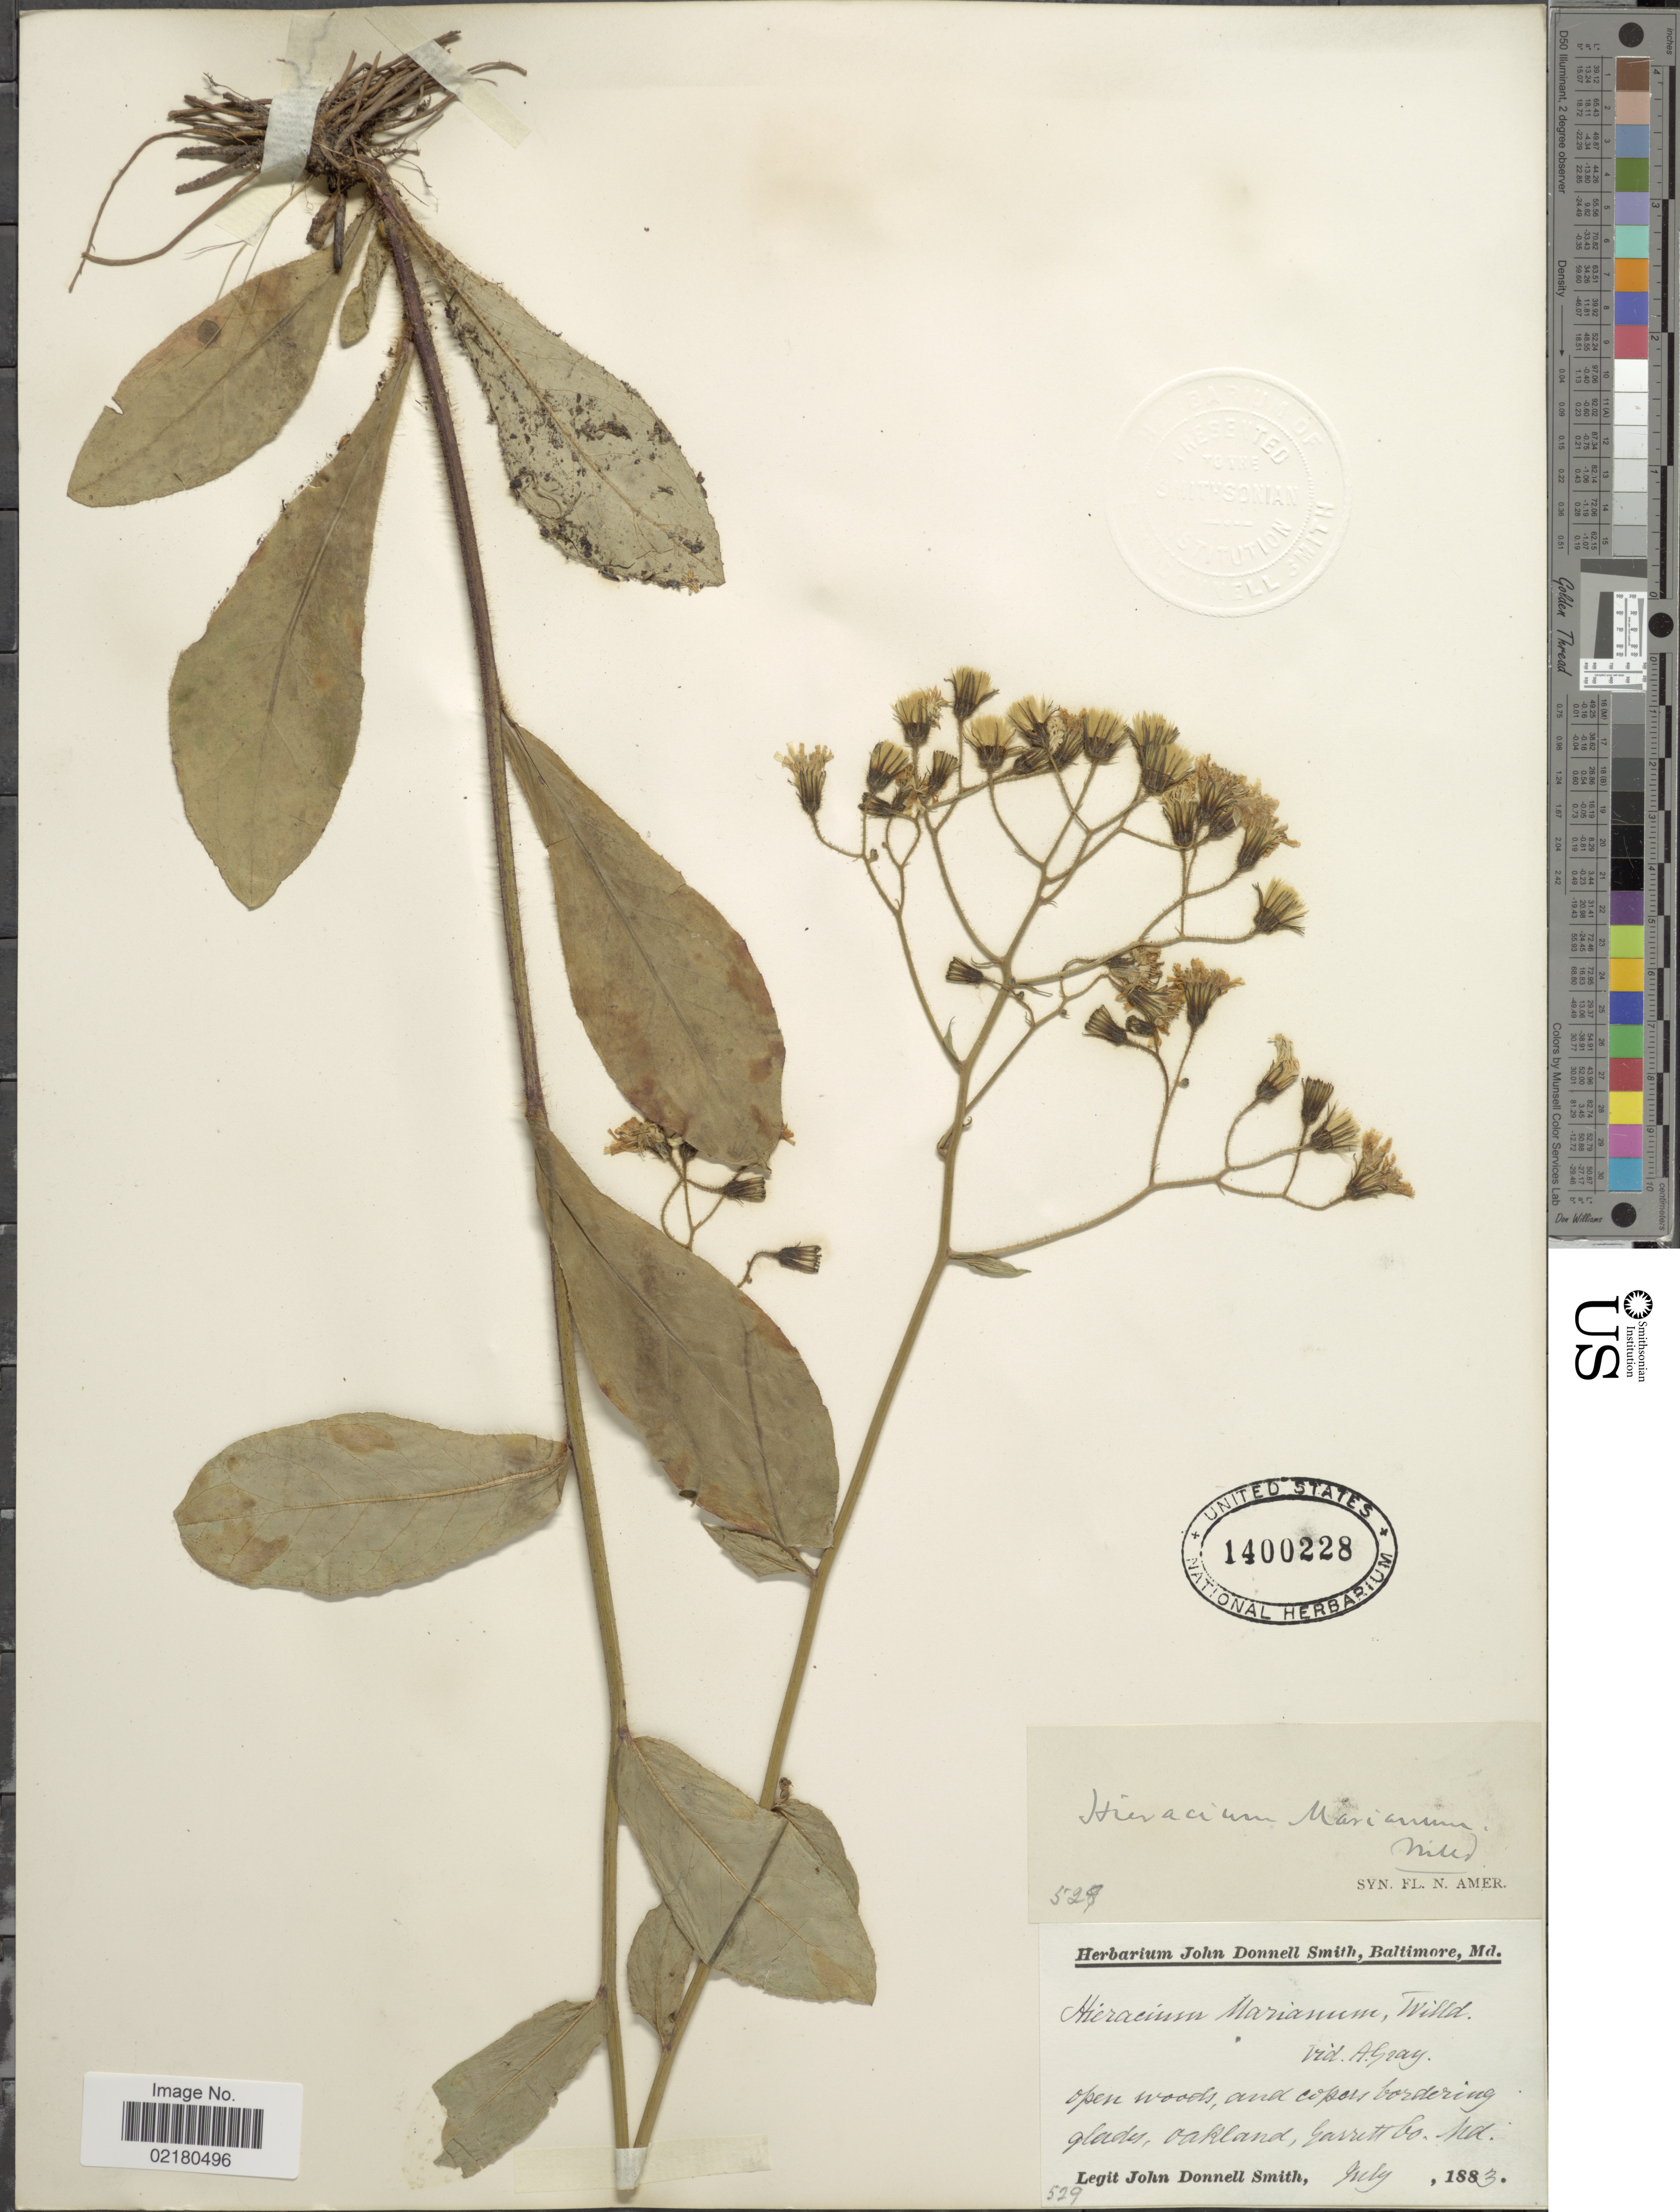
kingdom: Plantae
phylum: Tracheophyta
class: Magnoliopsida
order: Asterales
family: Asteraceae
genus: Hieracium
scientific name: Hieracium marianum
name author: Willd.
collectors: J. Donnell Smith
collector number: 529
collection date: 1883-07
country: United States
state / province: Maryland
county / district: Garrett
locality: Oakland, Garrett Co. Md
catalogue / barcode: US 1400228